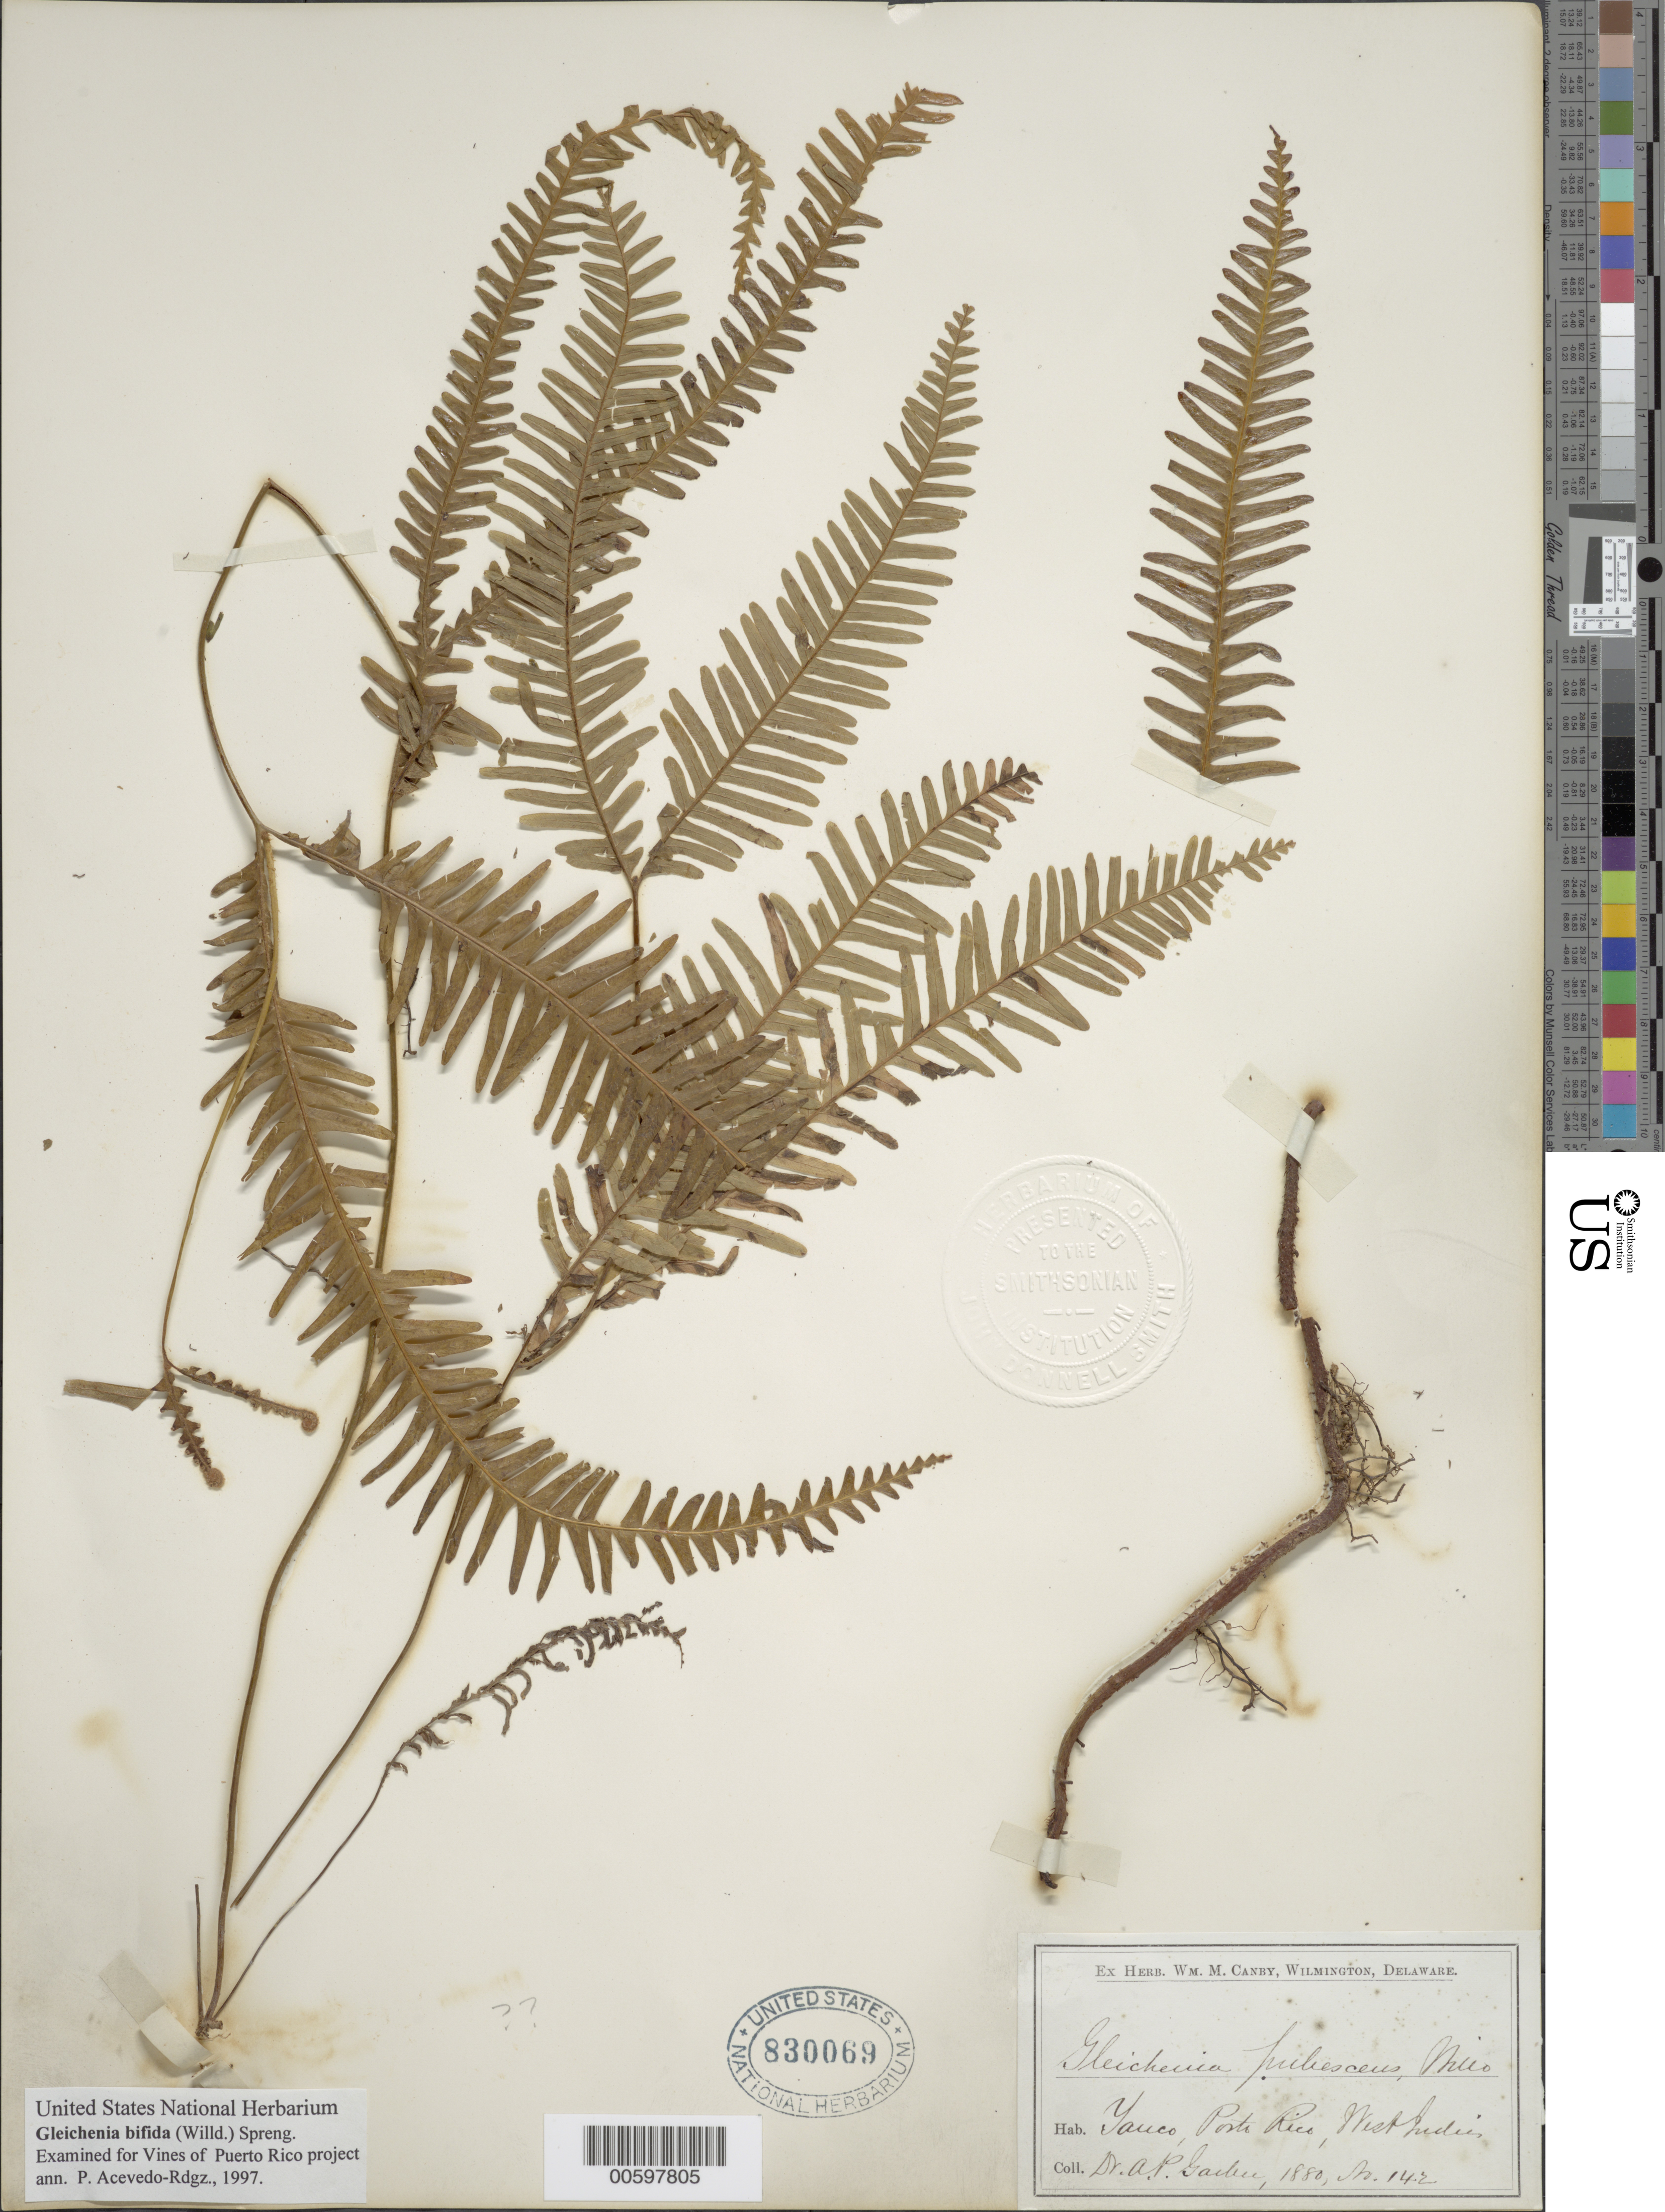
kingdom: Plantae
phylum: Tracheophyta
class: Polypodiopsida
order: Gleicheniales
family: Gleicheniaceae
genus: Sticherus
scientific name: Sticherus bifidus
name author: (Willd.) Ching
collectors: A. Gaibee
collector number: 142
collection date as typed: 1880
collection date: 1880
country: Puerto Rico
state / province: Yauco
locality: Yauco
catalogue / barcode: US 830069